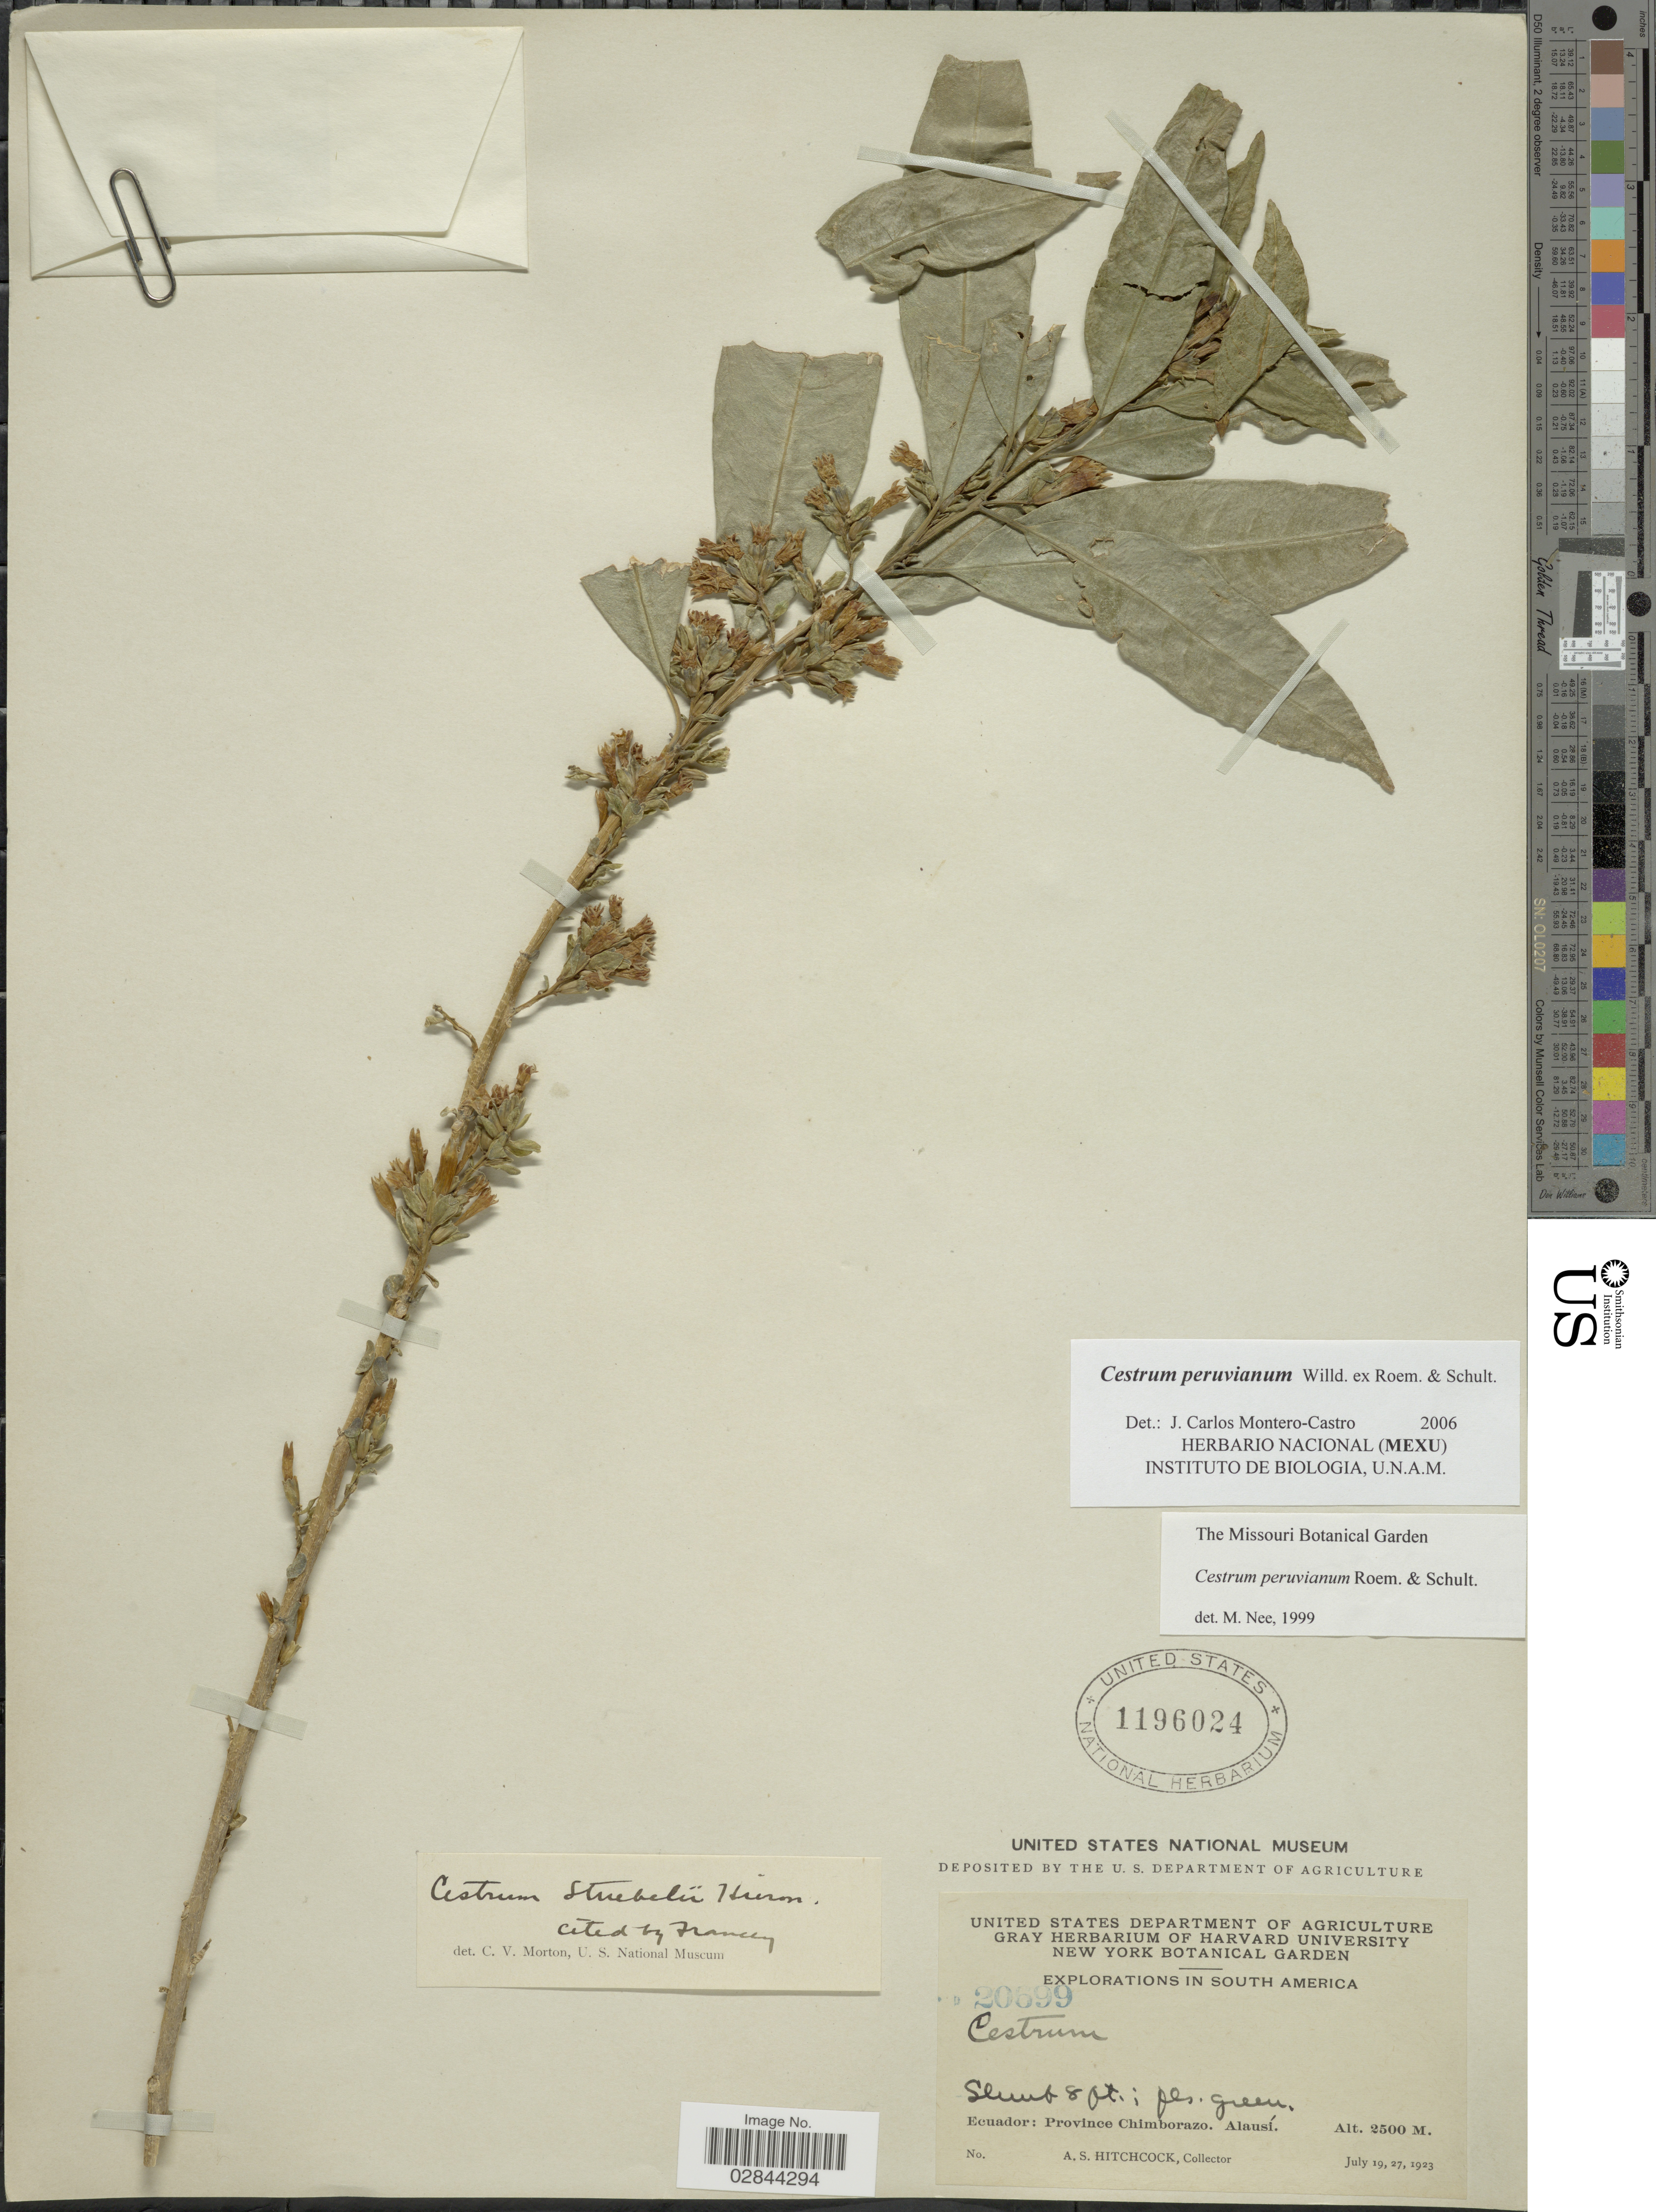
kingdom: Plantae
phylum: Tracheophyta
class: Magnoliopsida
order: Solanales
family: Solanaceae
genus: Cestrum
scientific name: Cestrum affine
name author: Kunth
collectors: A. S. Hitchcock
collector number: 20699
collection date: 1923-07-19/1923-07-27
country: Ecuador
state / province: Chimborazo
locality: Alausí.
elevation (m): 2500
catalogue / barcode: US 1196024